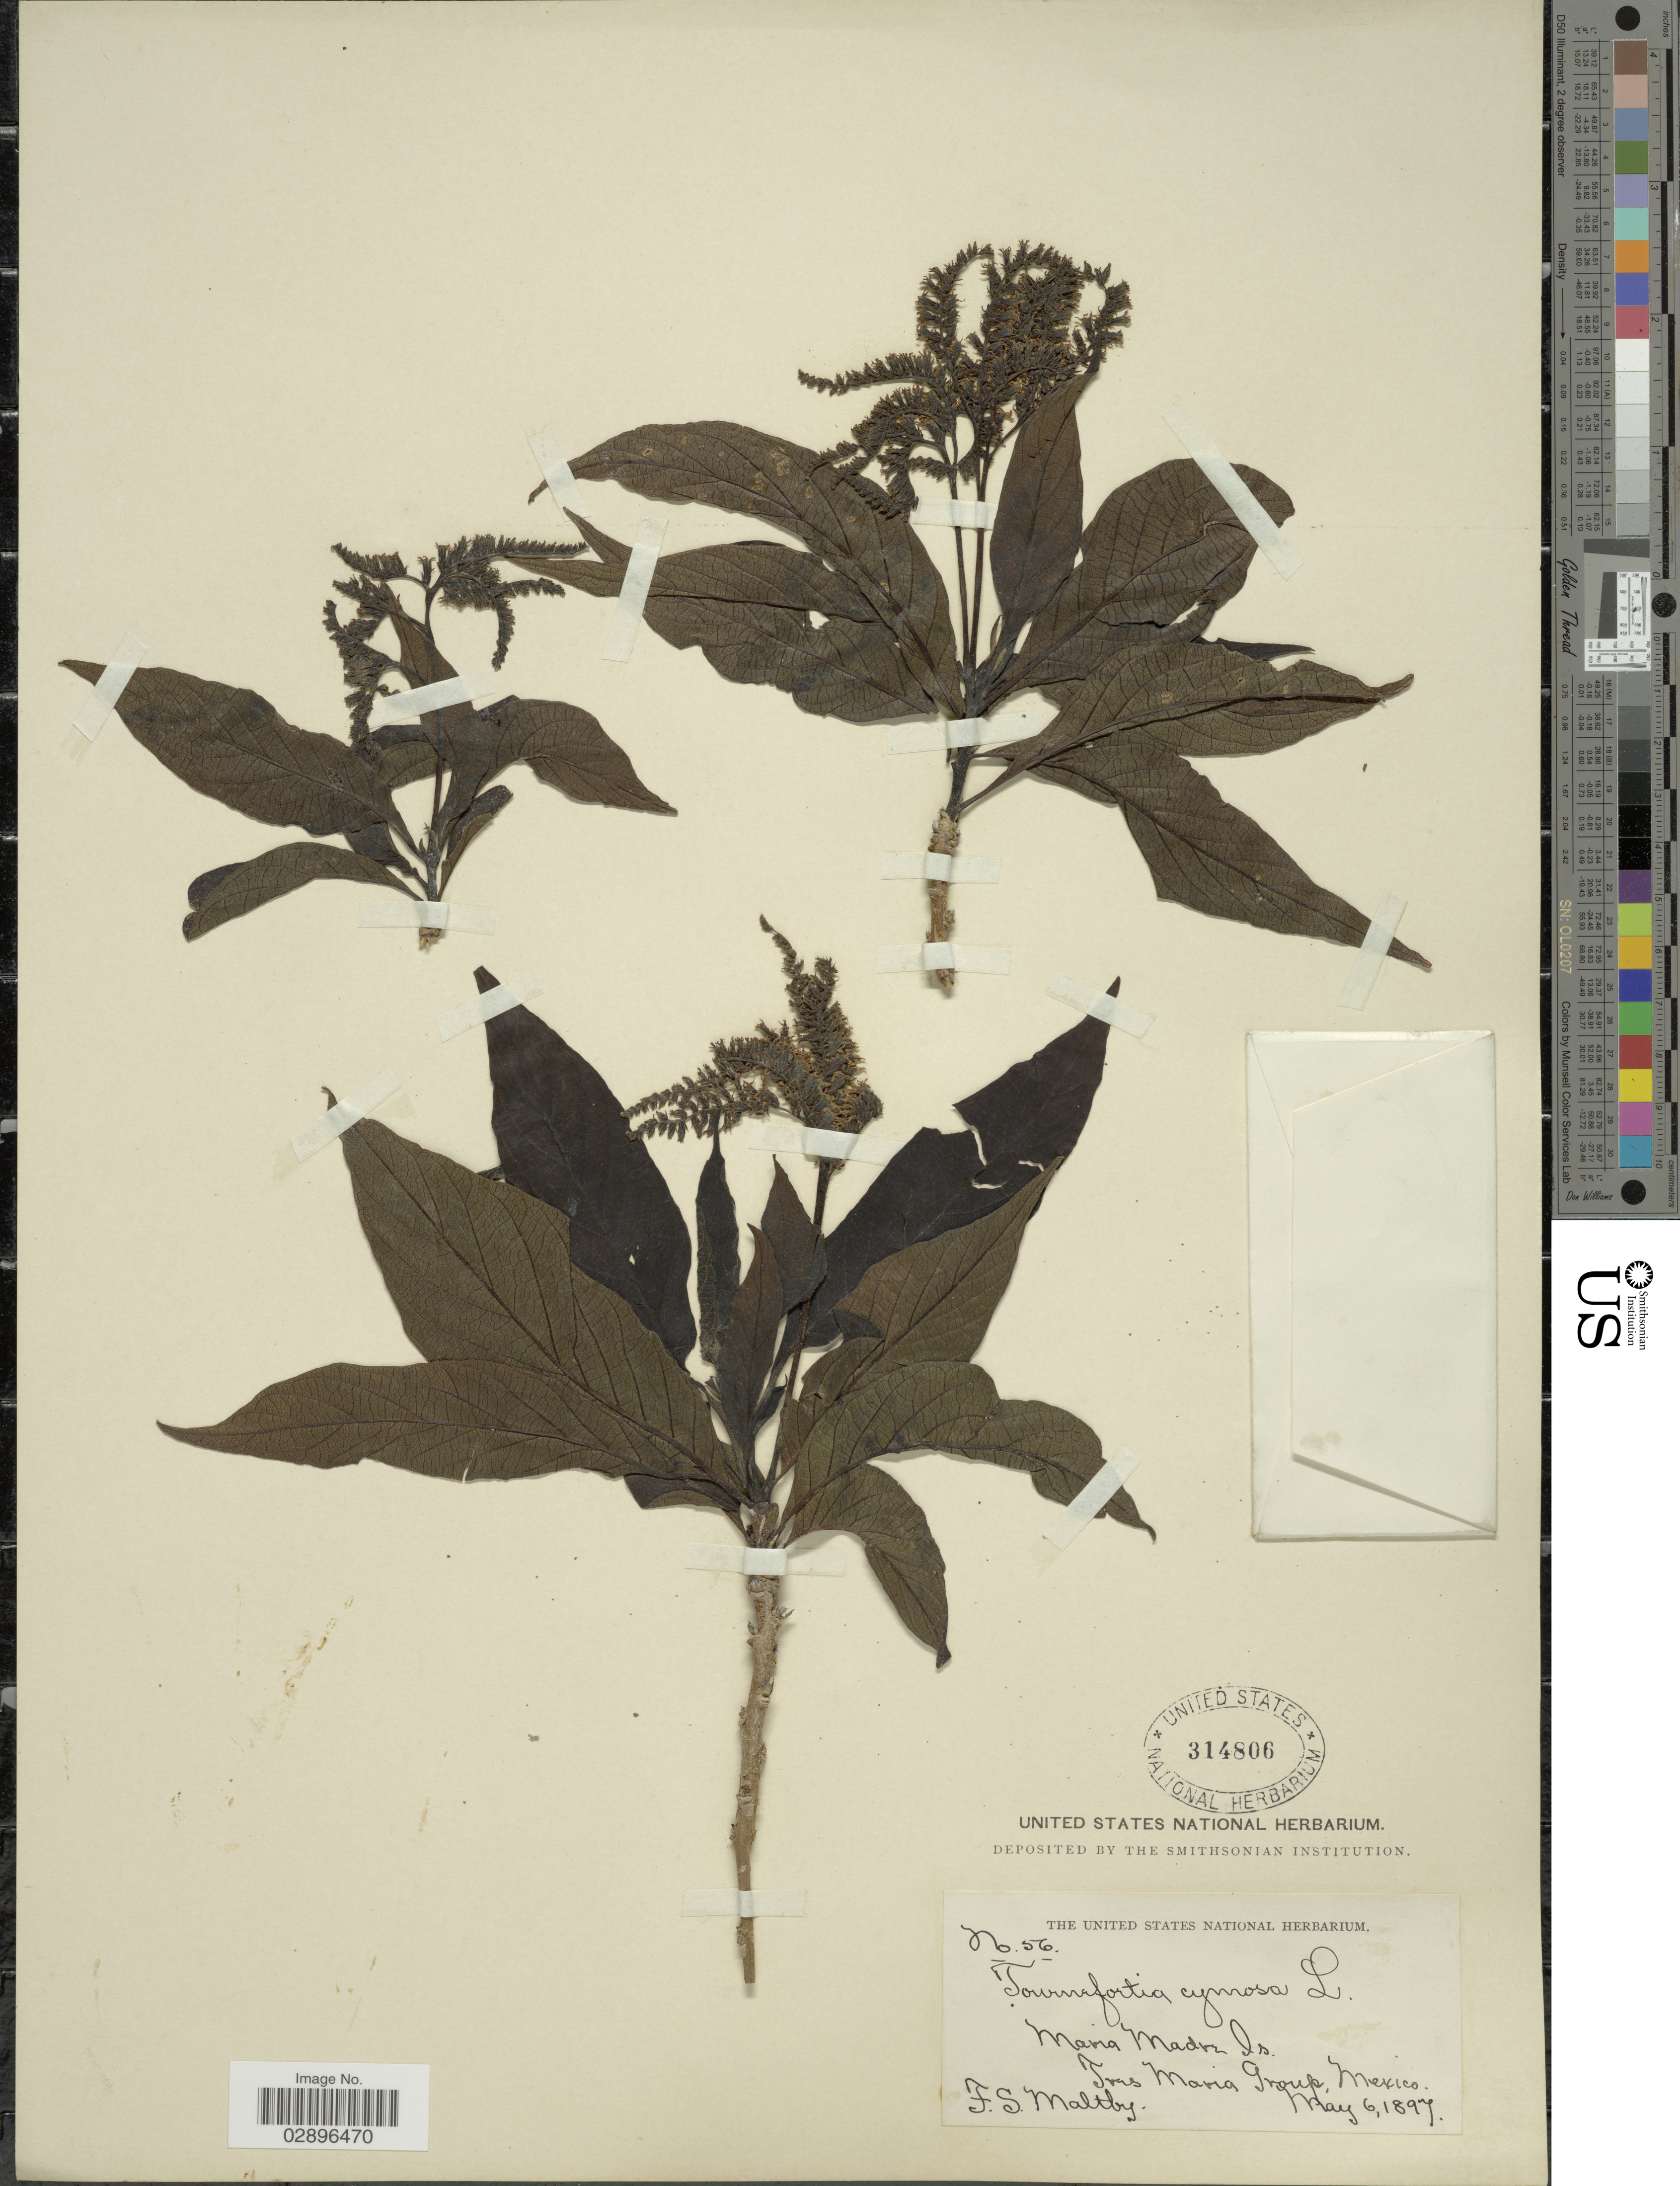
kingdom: Plantae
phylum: Tracheophyta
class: Magnoliopsida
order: Boraginales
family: Heliotropiaceae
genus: Tournefortia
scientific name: Tournefortia glabra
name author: L.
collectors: F. S. Maltby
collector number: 56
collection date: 1897-05-06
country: Mexico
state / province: Nayarit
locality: Maria Madre Is. Tres Maria Group.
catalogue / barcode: US 314806